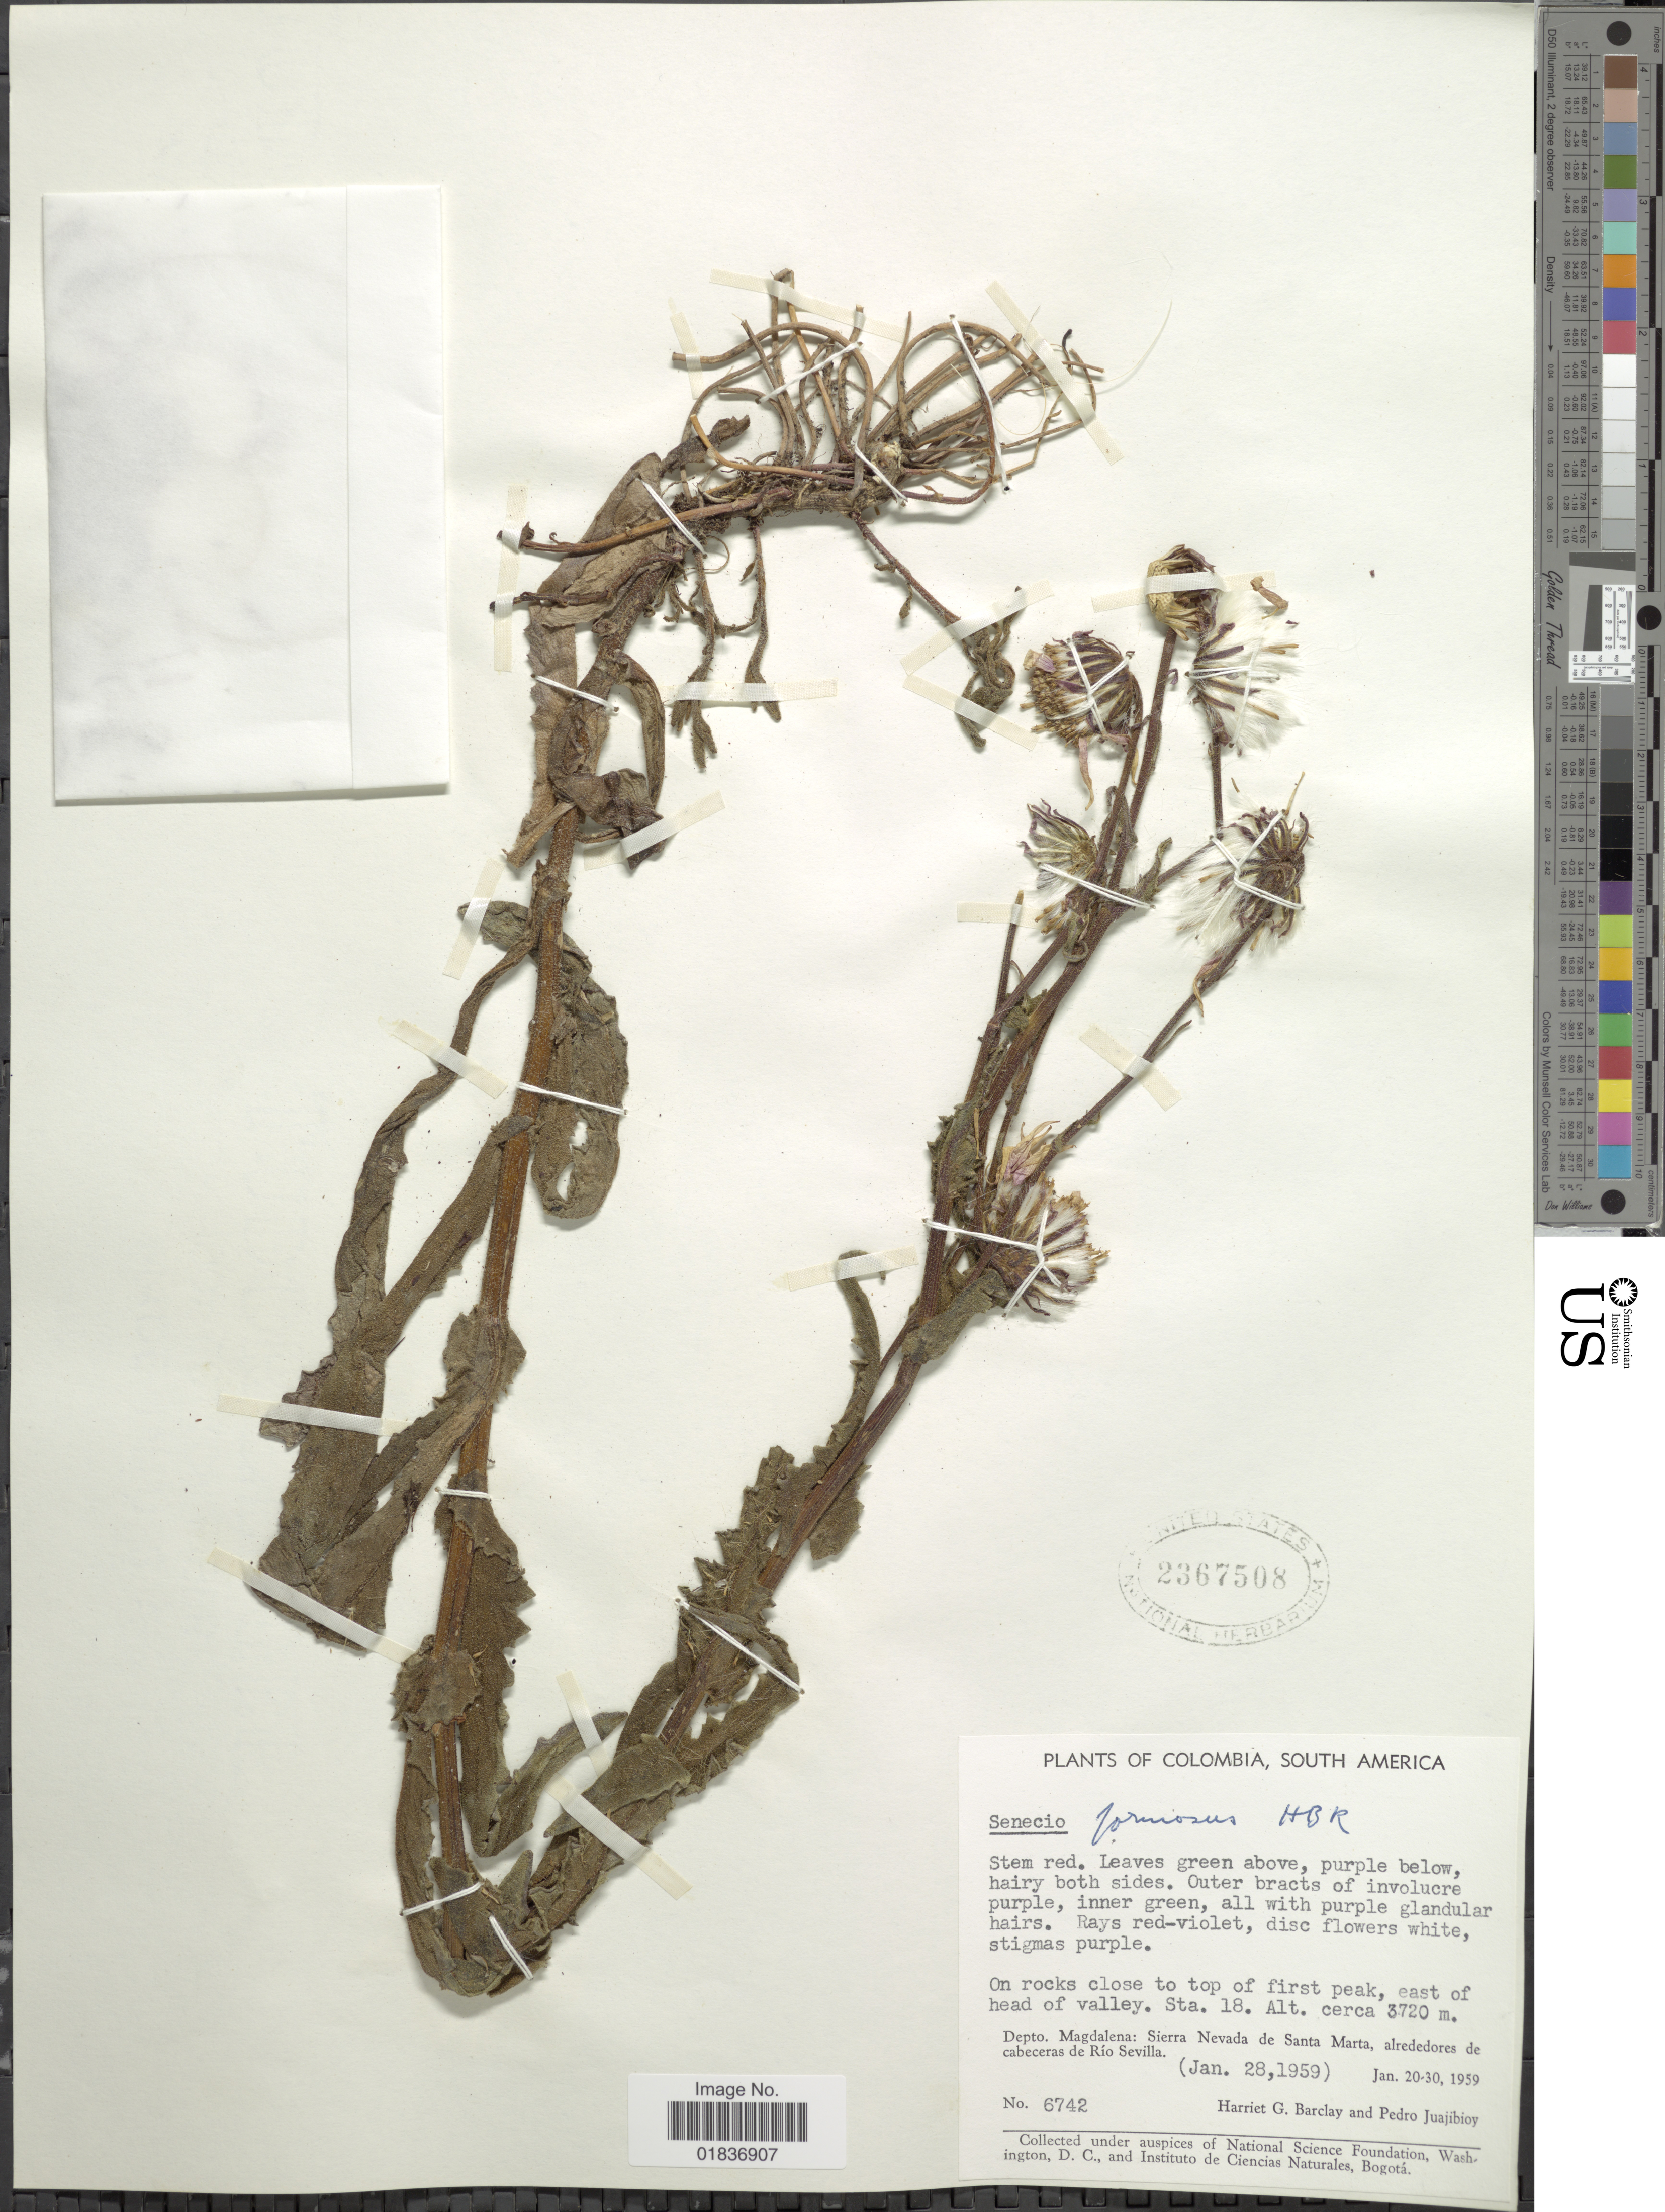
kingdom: Plantae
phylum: Tracheophyta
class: Magnoliopsida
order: Asterales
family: Asteraceae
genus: Senecio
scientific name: Senecio wedglacialis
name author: Cuatrec.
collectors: H. G. Barclay & P. Juajibioy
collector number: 6742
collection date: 1959-01-28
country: Colombia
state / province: Magdalena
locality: East of head of valley. Sta. 18. Depto. Magdalena: Sierra Nevada de Santa Marta, alrededores de cabeceras de Rio Sevilla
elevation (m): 3720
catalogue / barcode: US 2367508